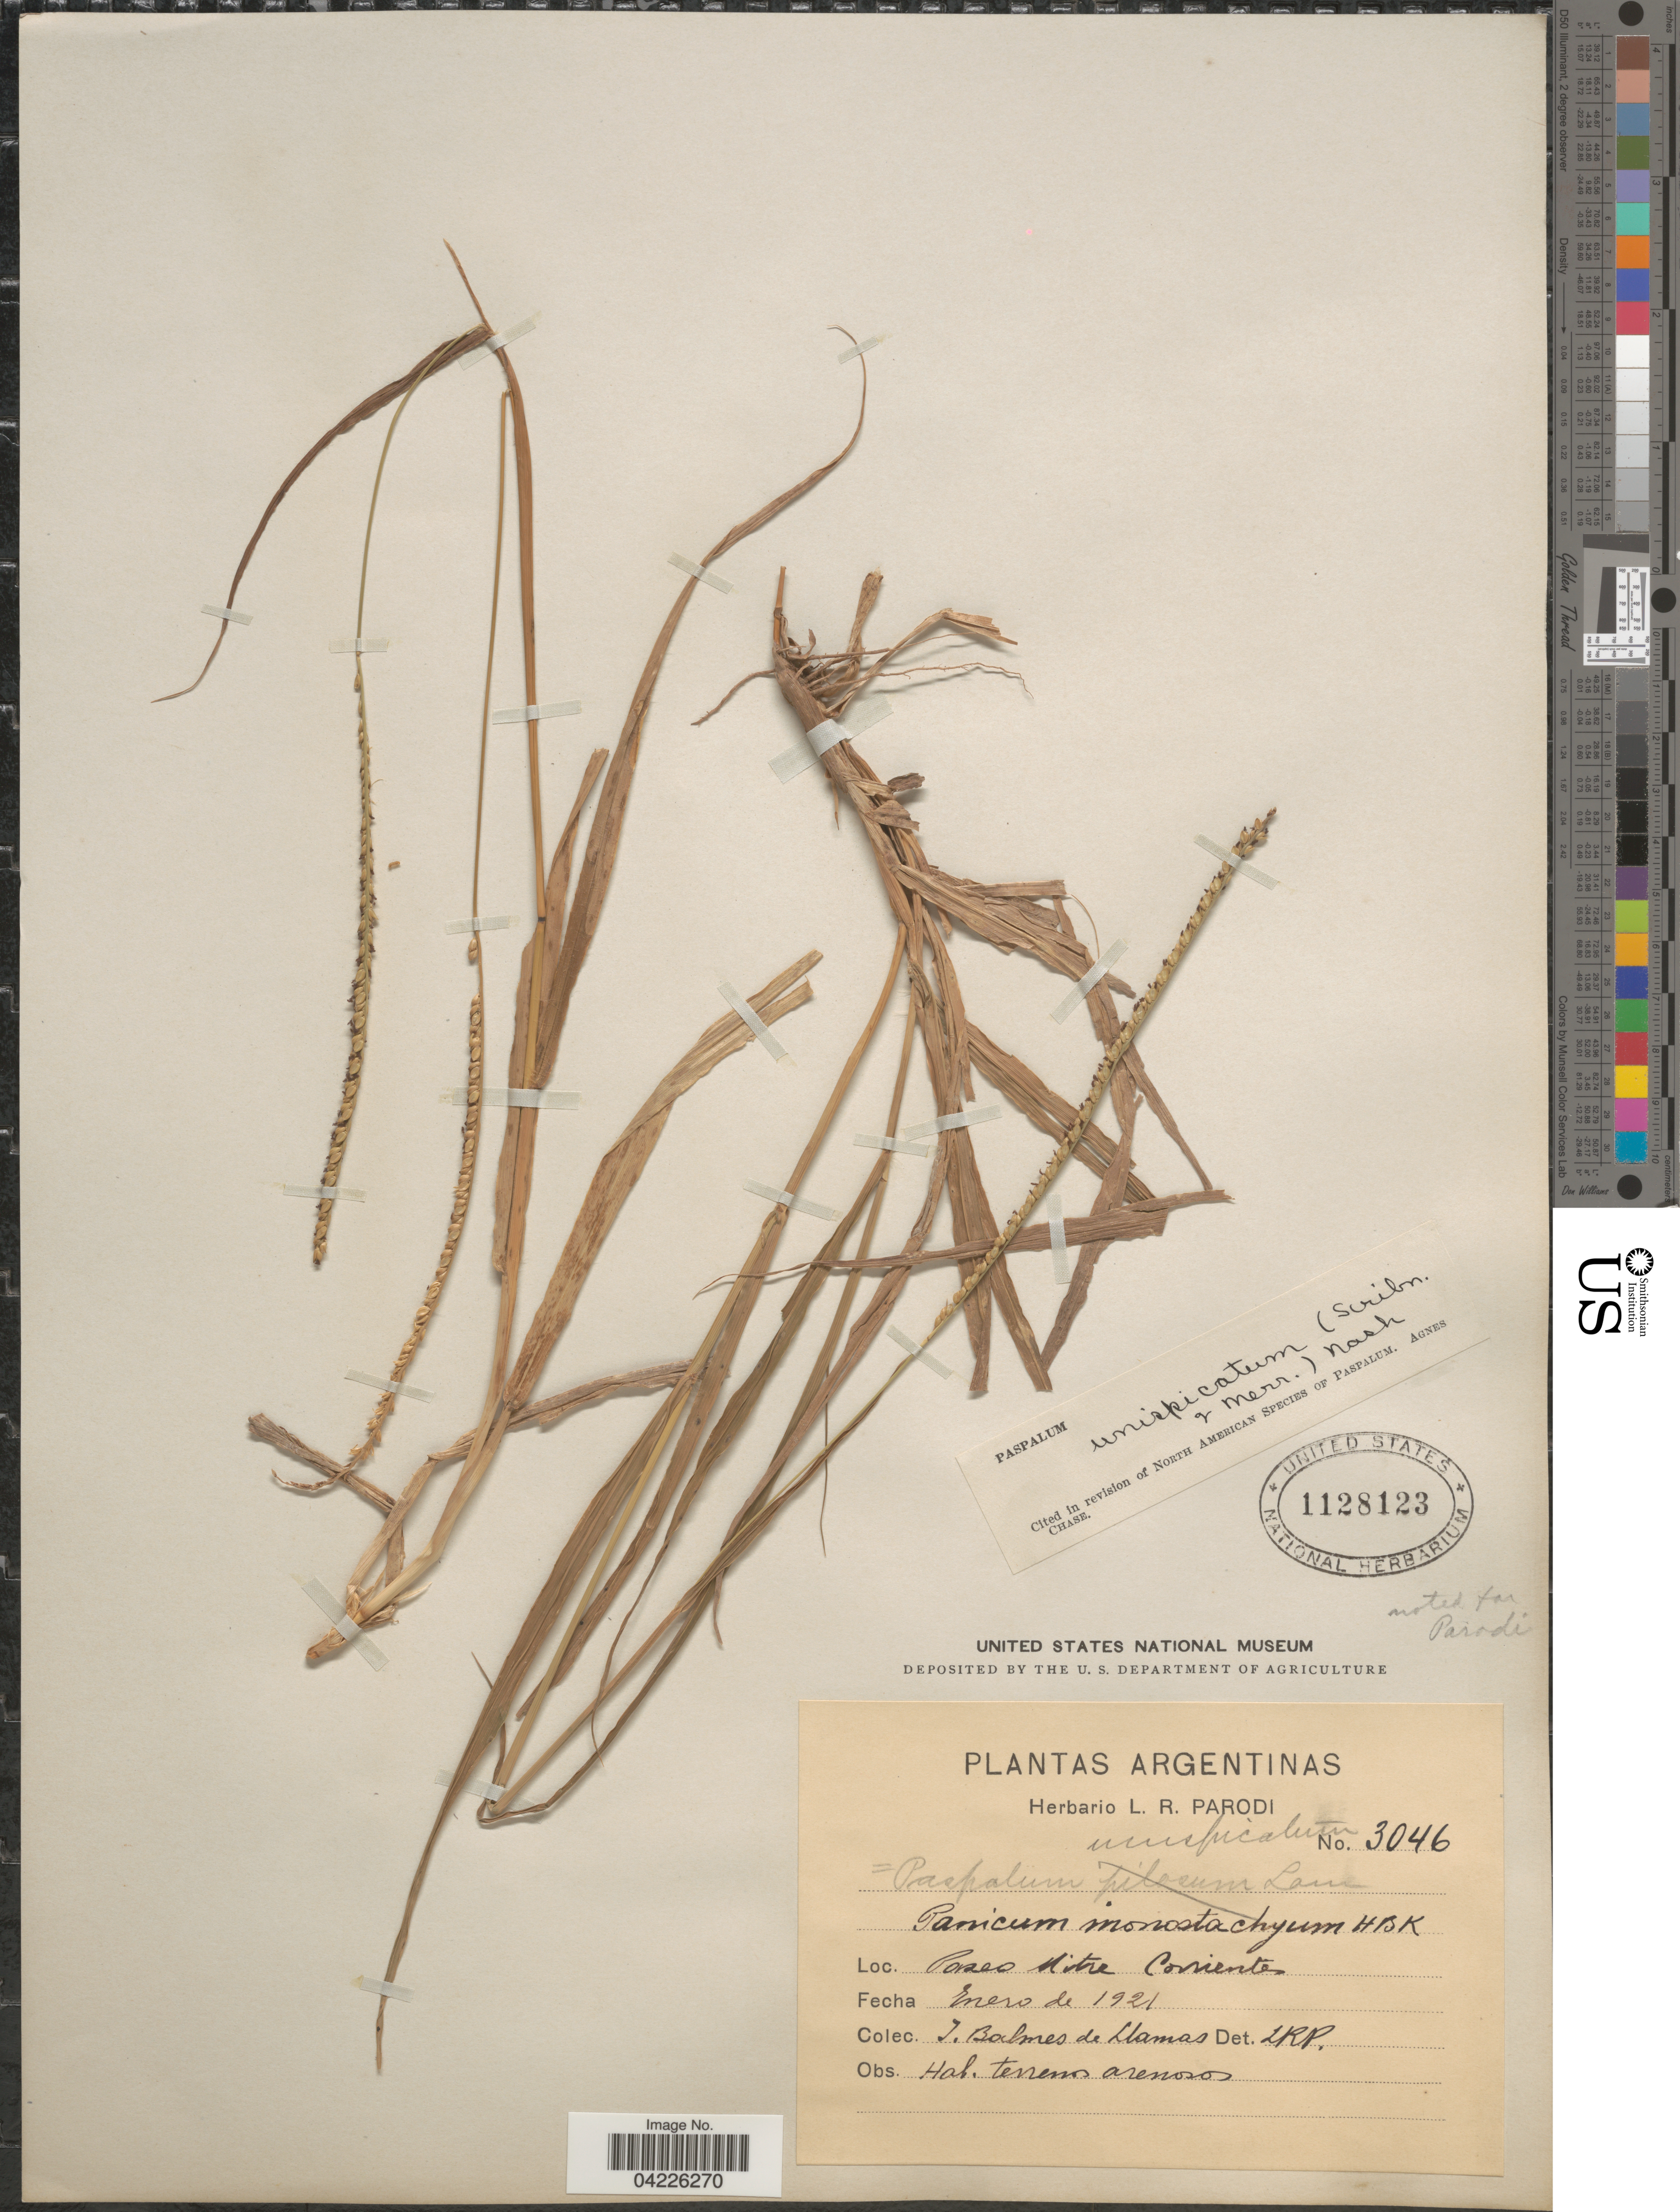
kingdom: Plantae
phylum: Tracheophyta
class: Liliopsida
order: Poales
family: Poaceae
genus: Paspalum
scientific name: Paspalum unispicatum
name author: (Scribn. & Merr.) Nash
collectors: J. Balmas de Llames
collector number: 3046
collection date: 1921-01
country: Argentina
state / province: Corrientes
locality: Passo Mitre.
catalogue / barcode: US 1128123